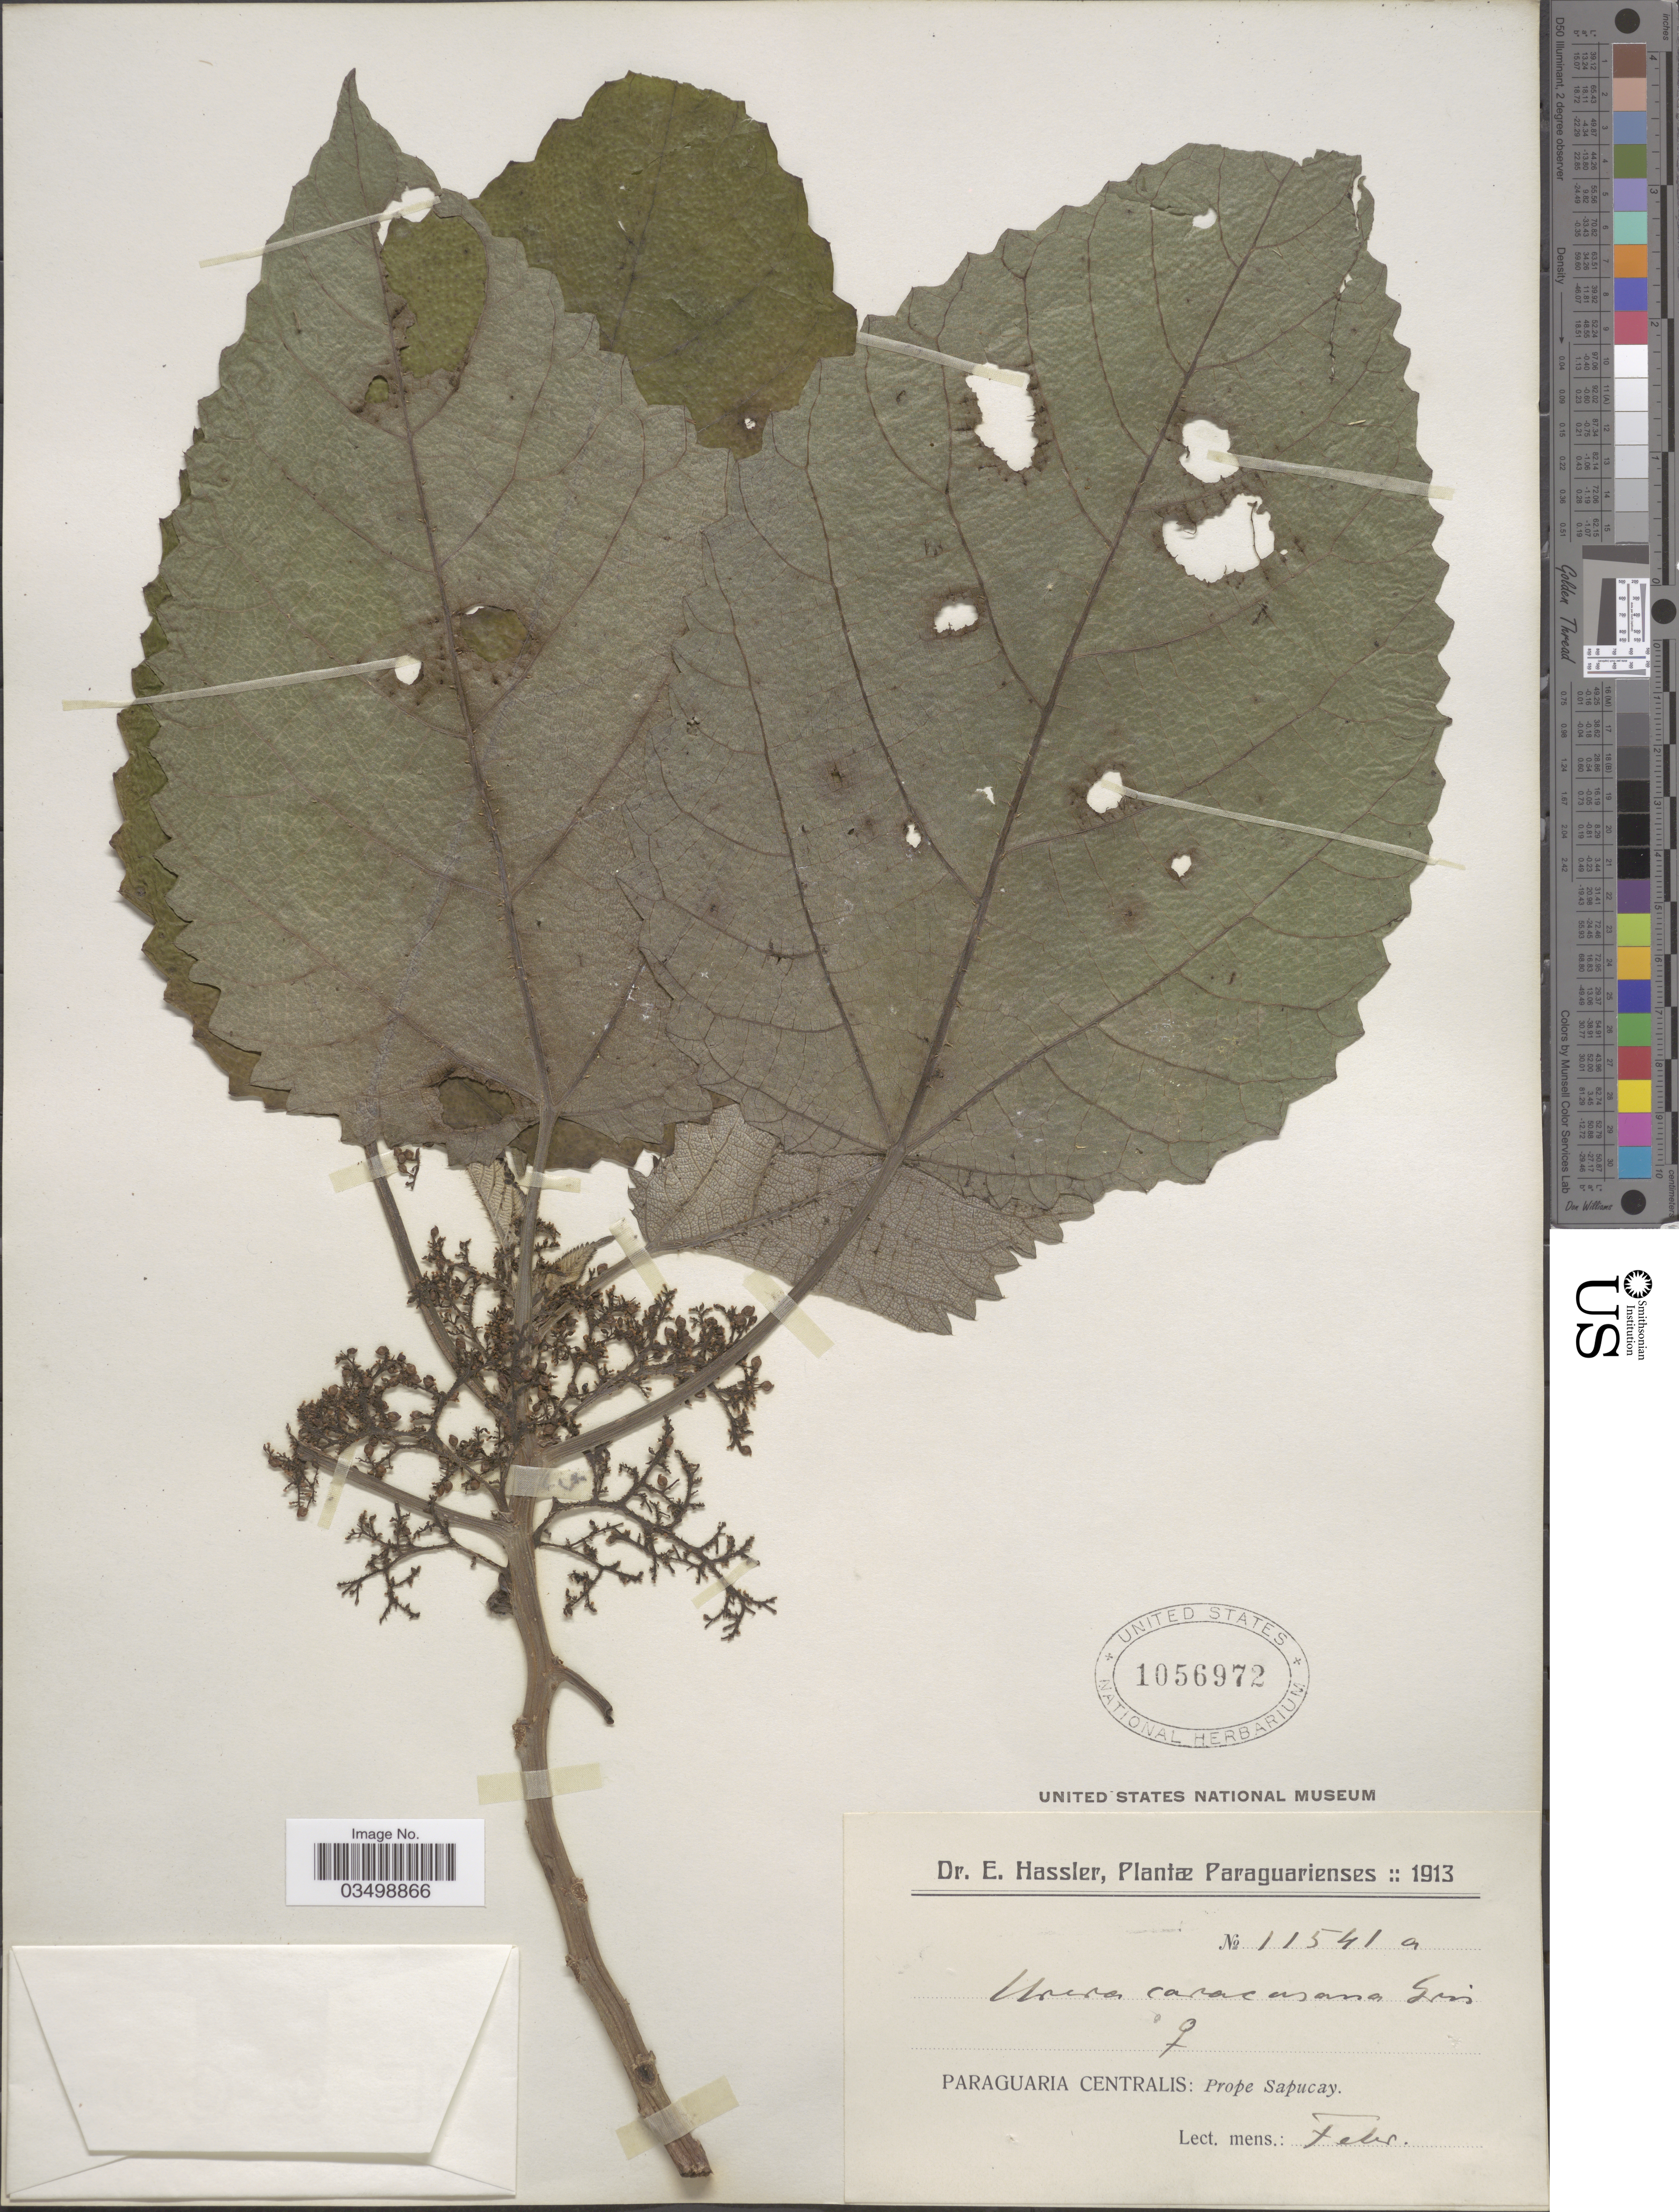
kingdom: Plantae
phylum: Tracheophyta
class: Magnoliopsida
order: Rosales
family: Urticaceae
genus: Urera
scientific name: Urera baccifera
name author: (L.) Gaudich. ex Wedd.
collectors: E. Hassler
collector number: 11541a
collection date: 1913-02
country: Paraguay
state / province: Paraguari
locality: Paraguaria Centralis: prope Sapucay.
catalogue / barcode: US 1056972